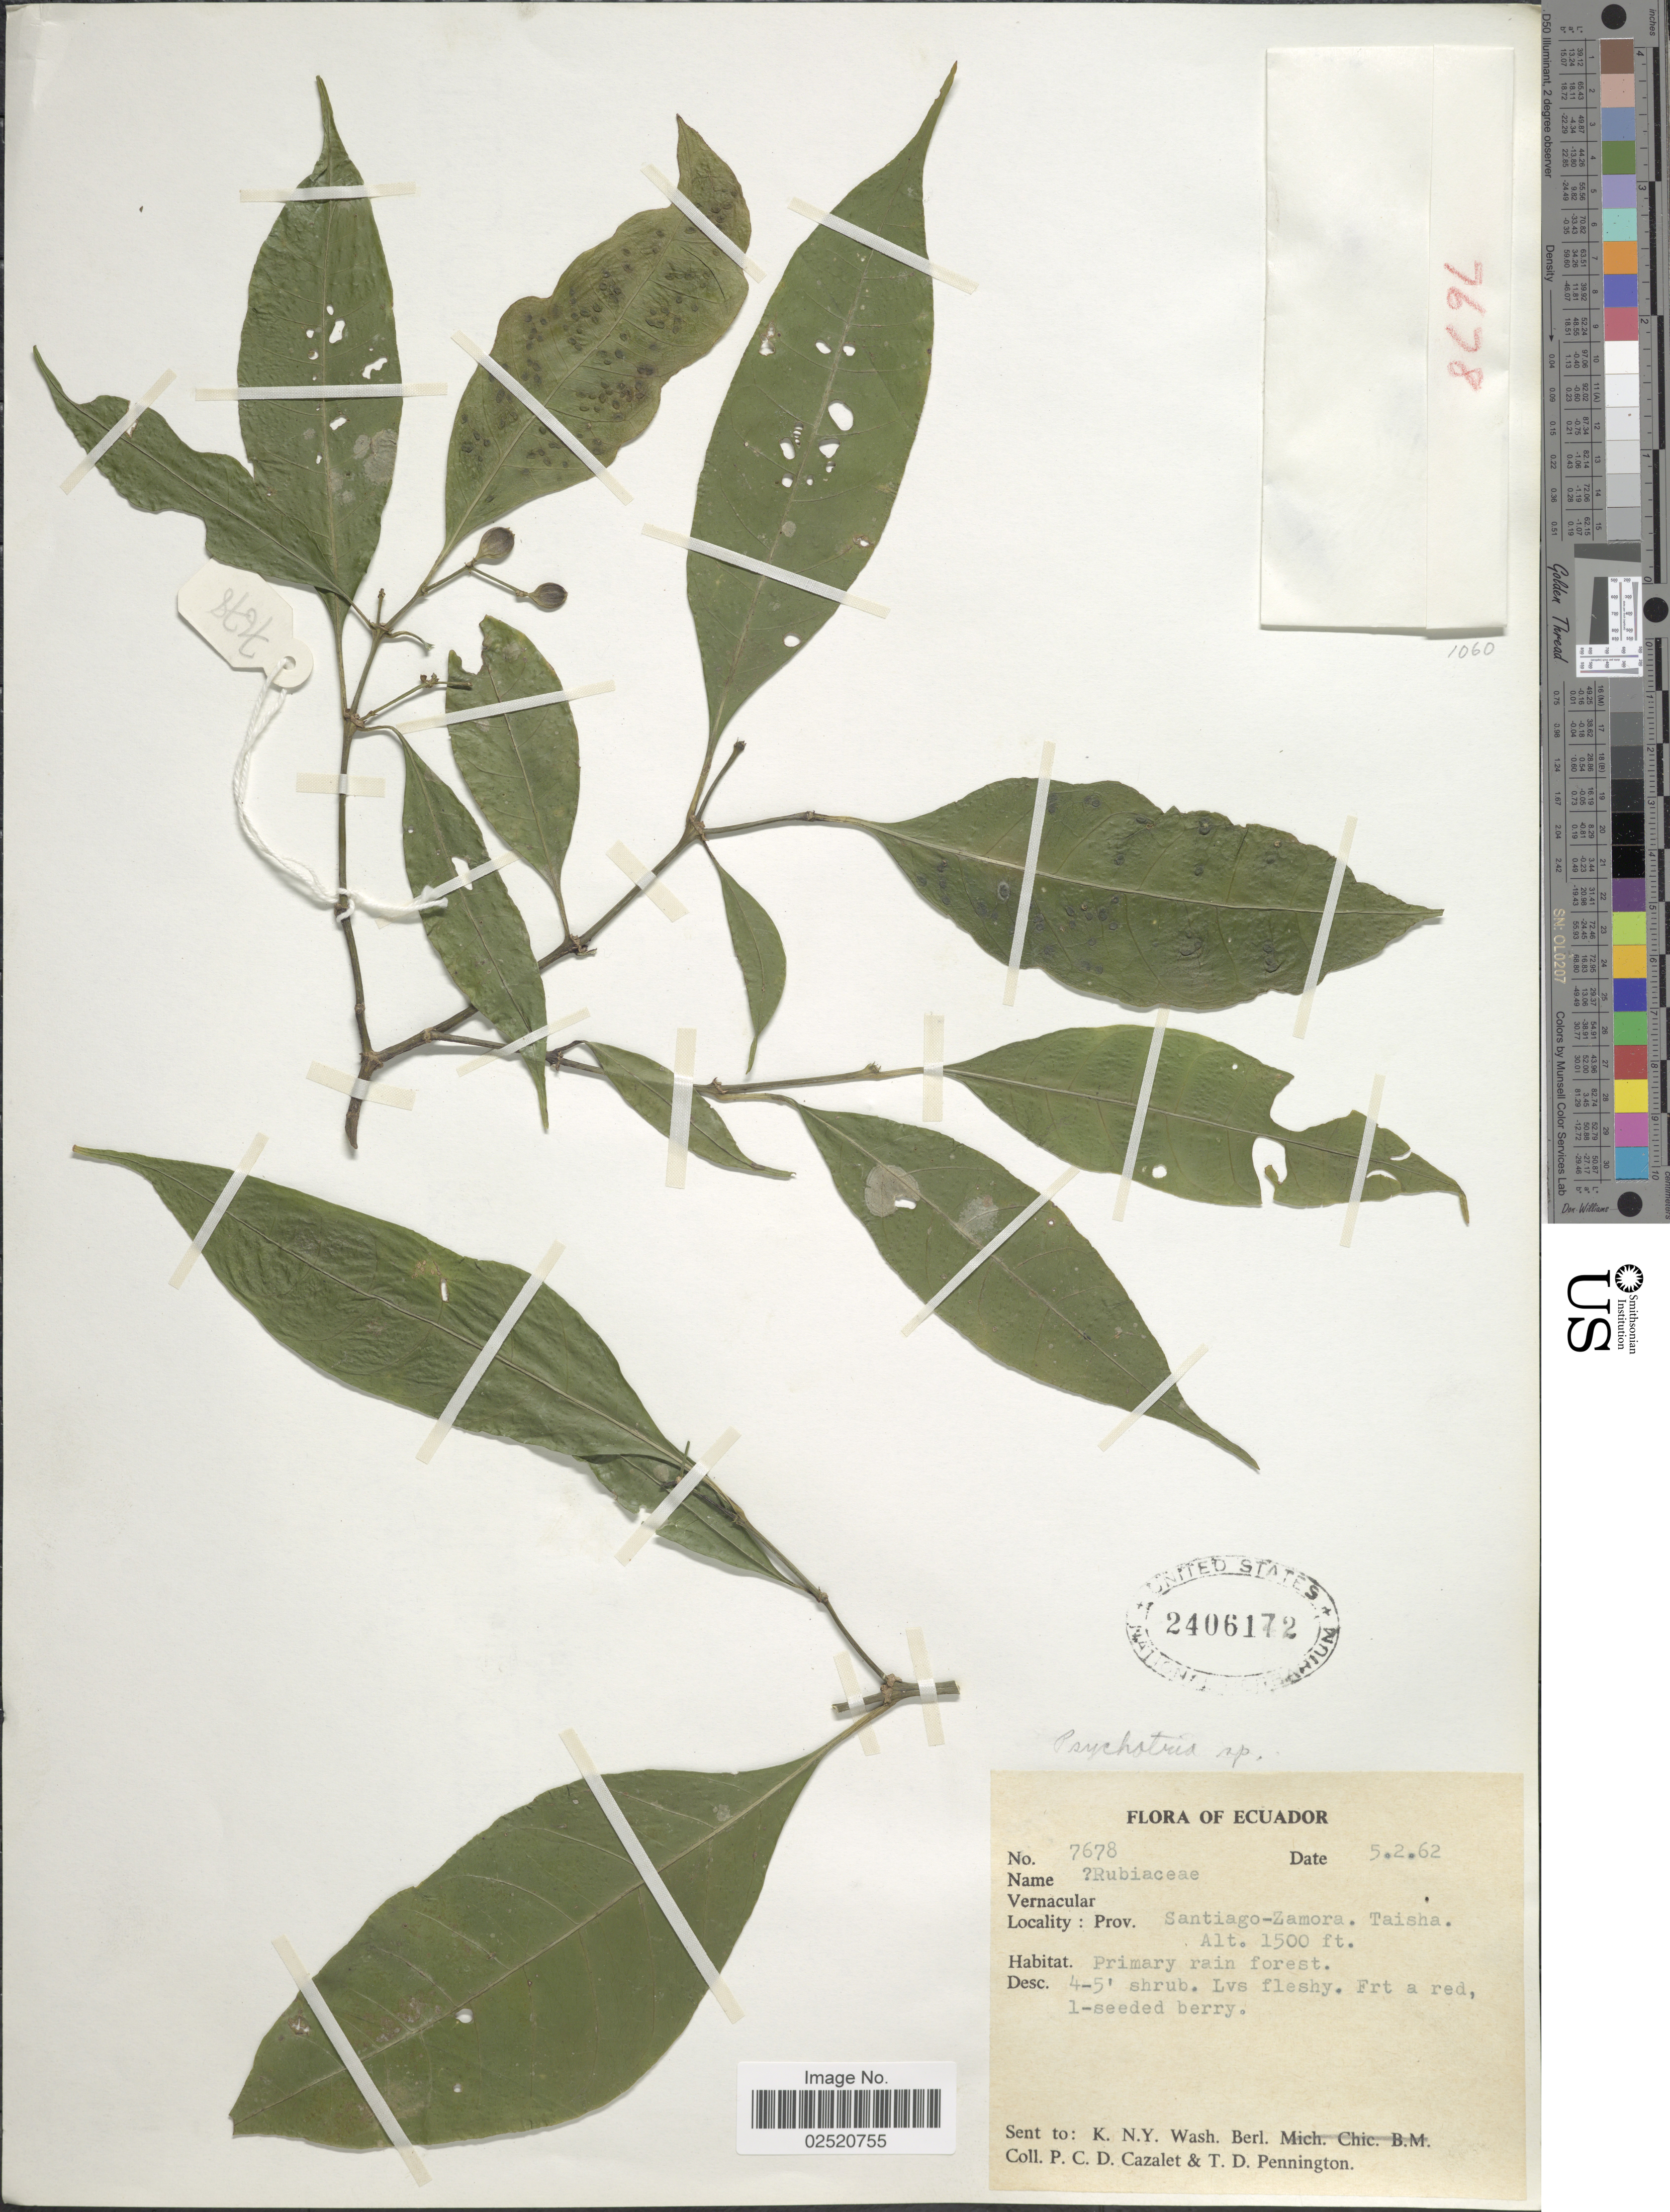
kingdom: Plantae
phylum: Tracheophyta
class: Magnoliopsida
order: Gentianales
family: Rubiaceae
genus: Psychotria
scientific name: Psychotria sp.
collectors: P. C. D. Cazalet & T. D. Pennington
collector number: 7678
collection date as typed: Transcribed d/m/y: 5/2/62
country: Ecuador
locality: Prov. Santiago-Zamora. Taisha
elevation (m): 457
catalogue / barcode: US 2406172